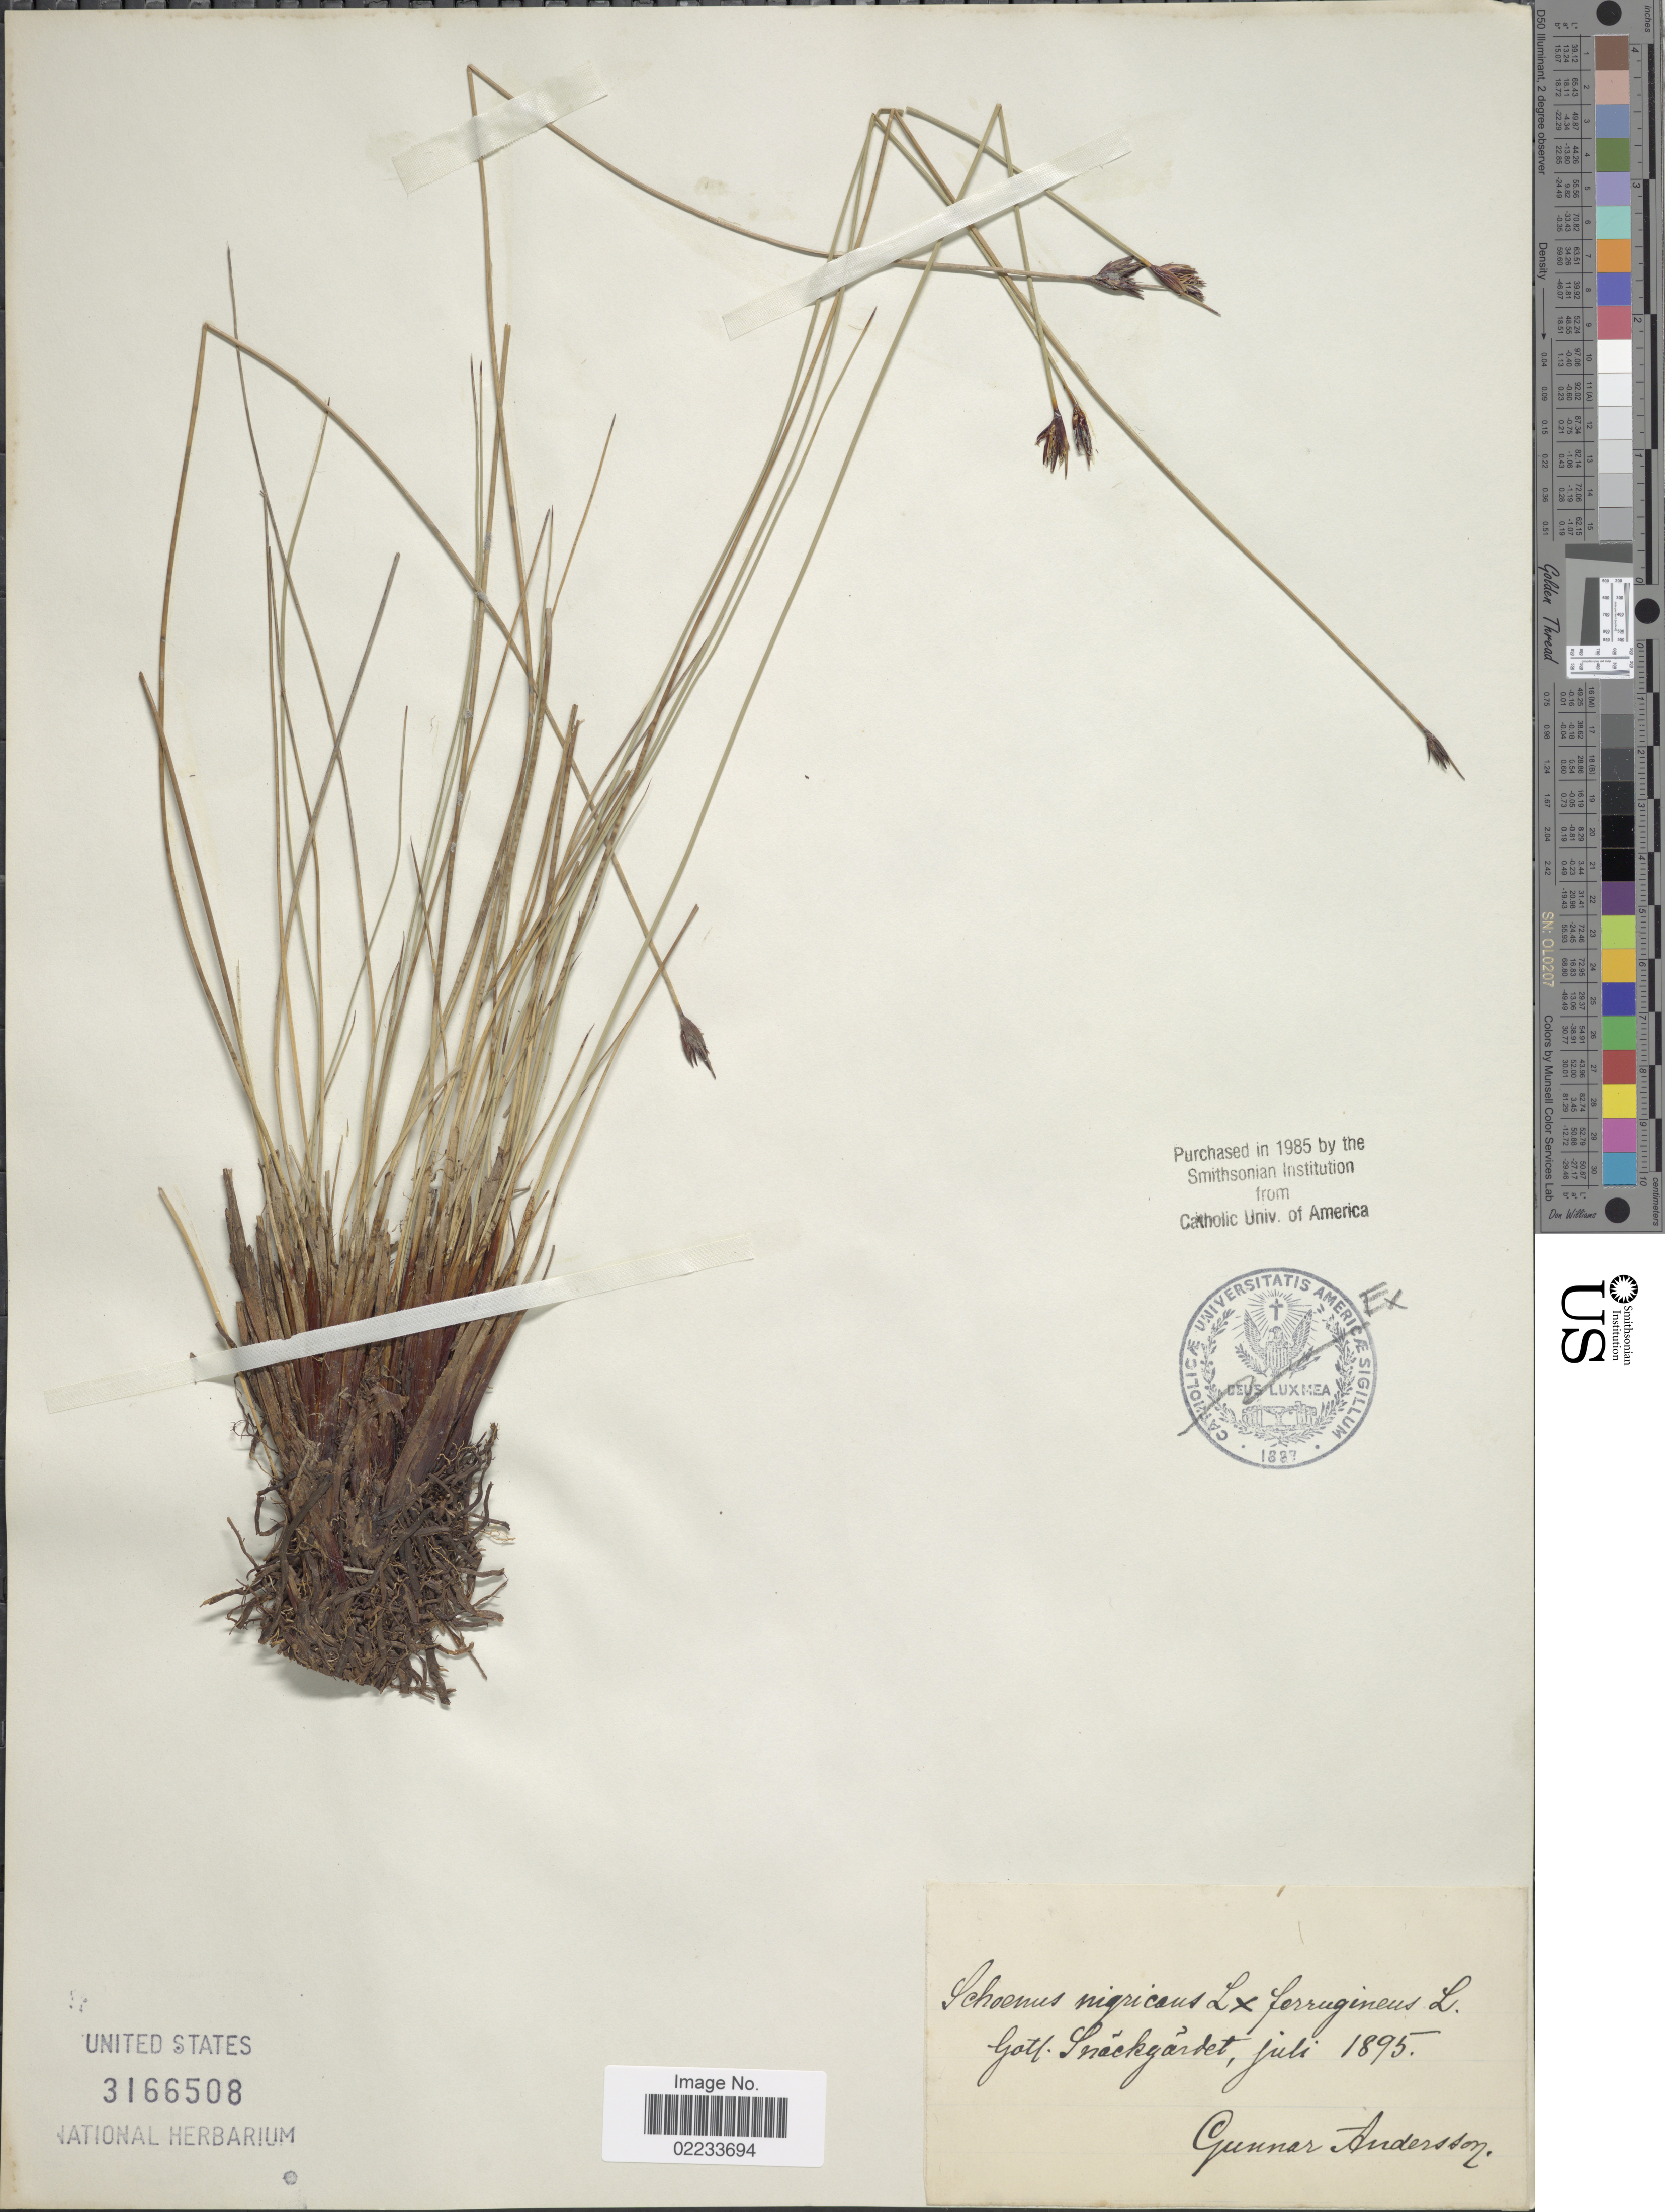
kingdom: Plantae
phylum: Tracheophyta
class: Liliopsida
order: Poales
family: Cyperaceae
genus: Schoenus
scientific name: Schoenus nigricans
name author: L.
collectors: C. Andersson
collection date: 1895-07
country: Sweden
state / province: Gotland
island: Gotland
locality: Gotl. Snäckgardet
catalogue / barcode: US 3166508